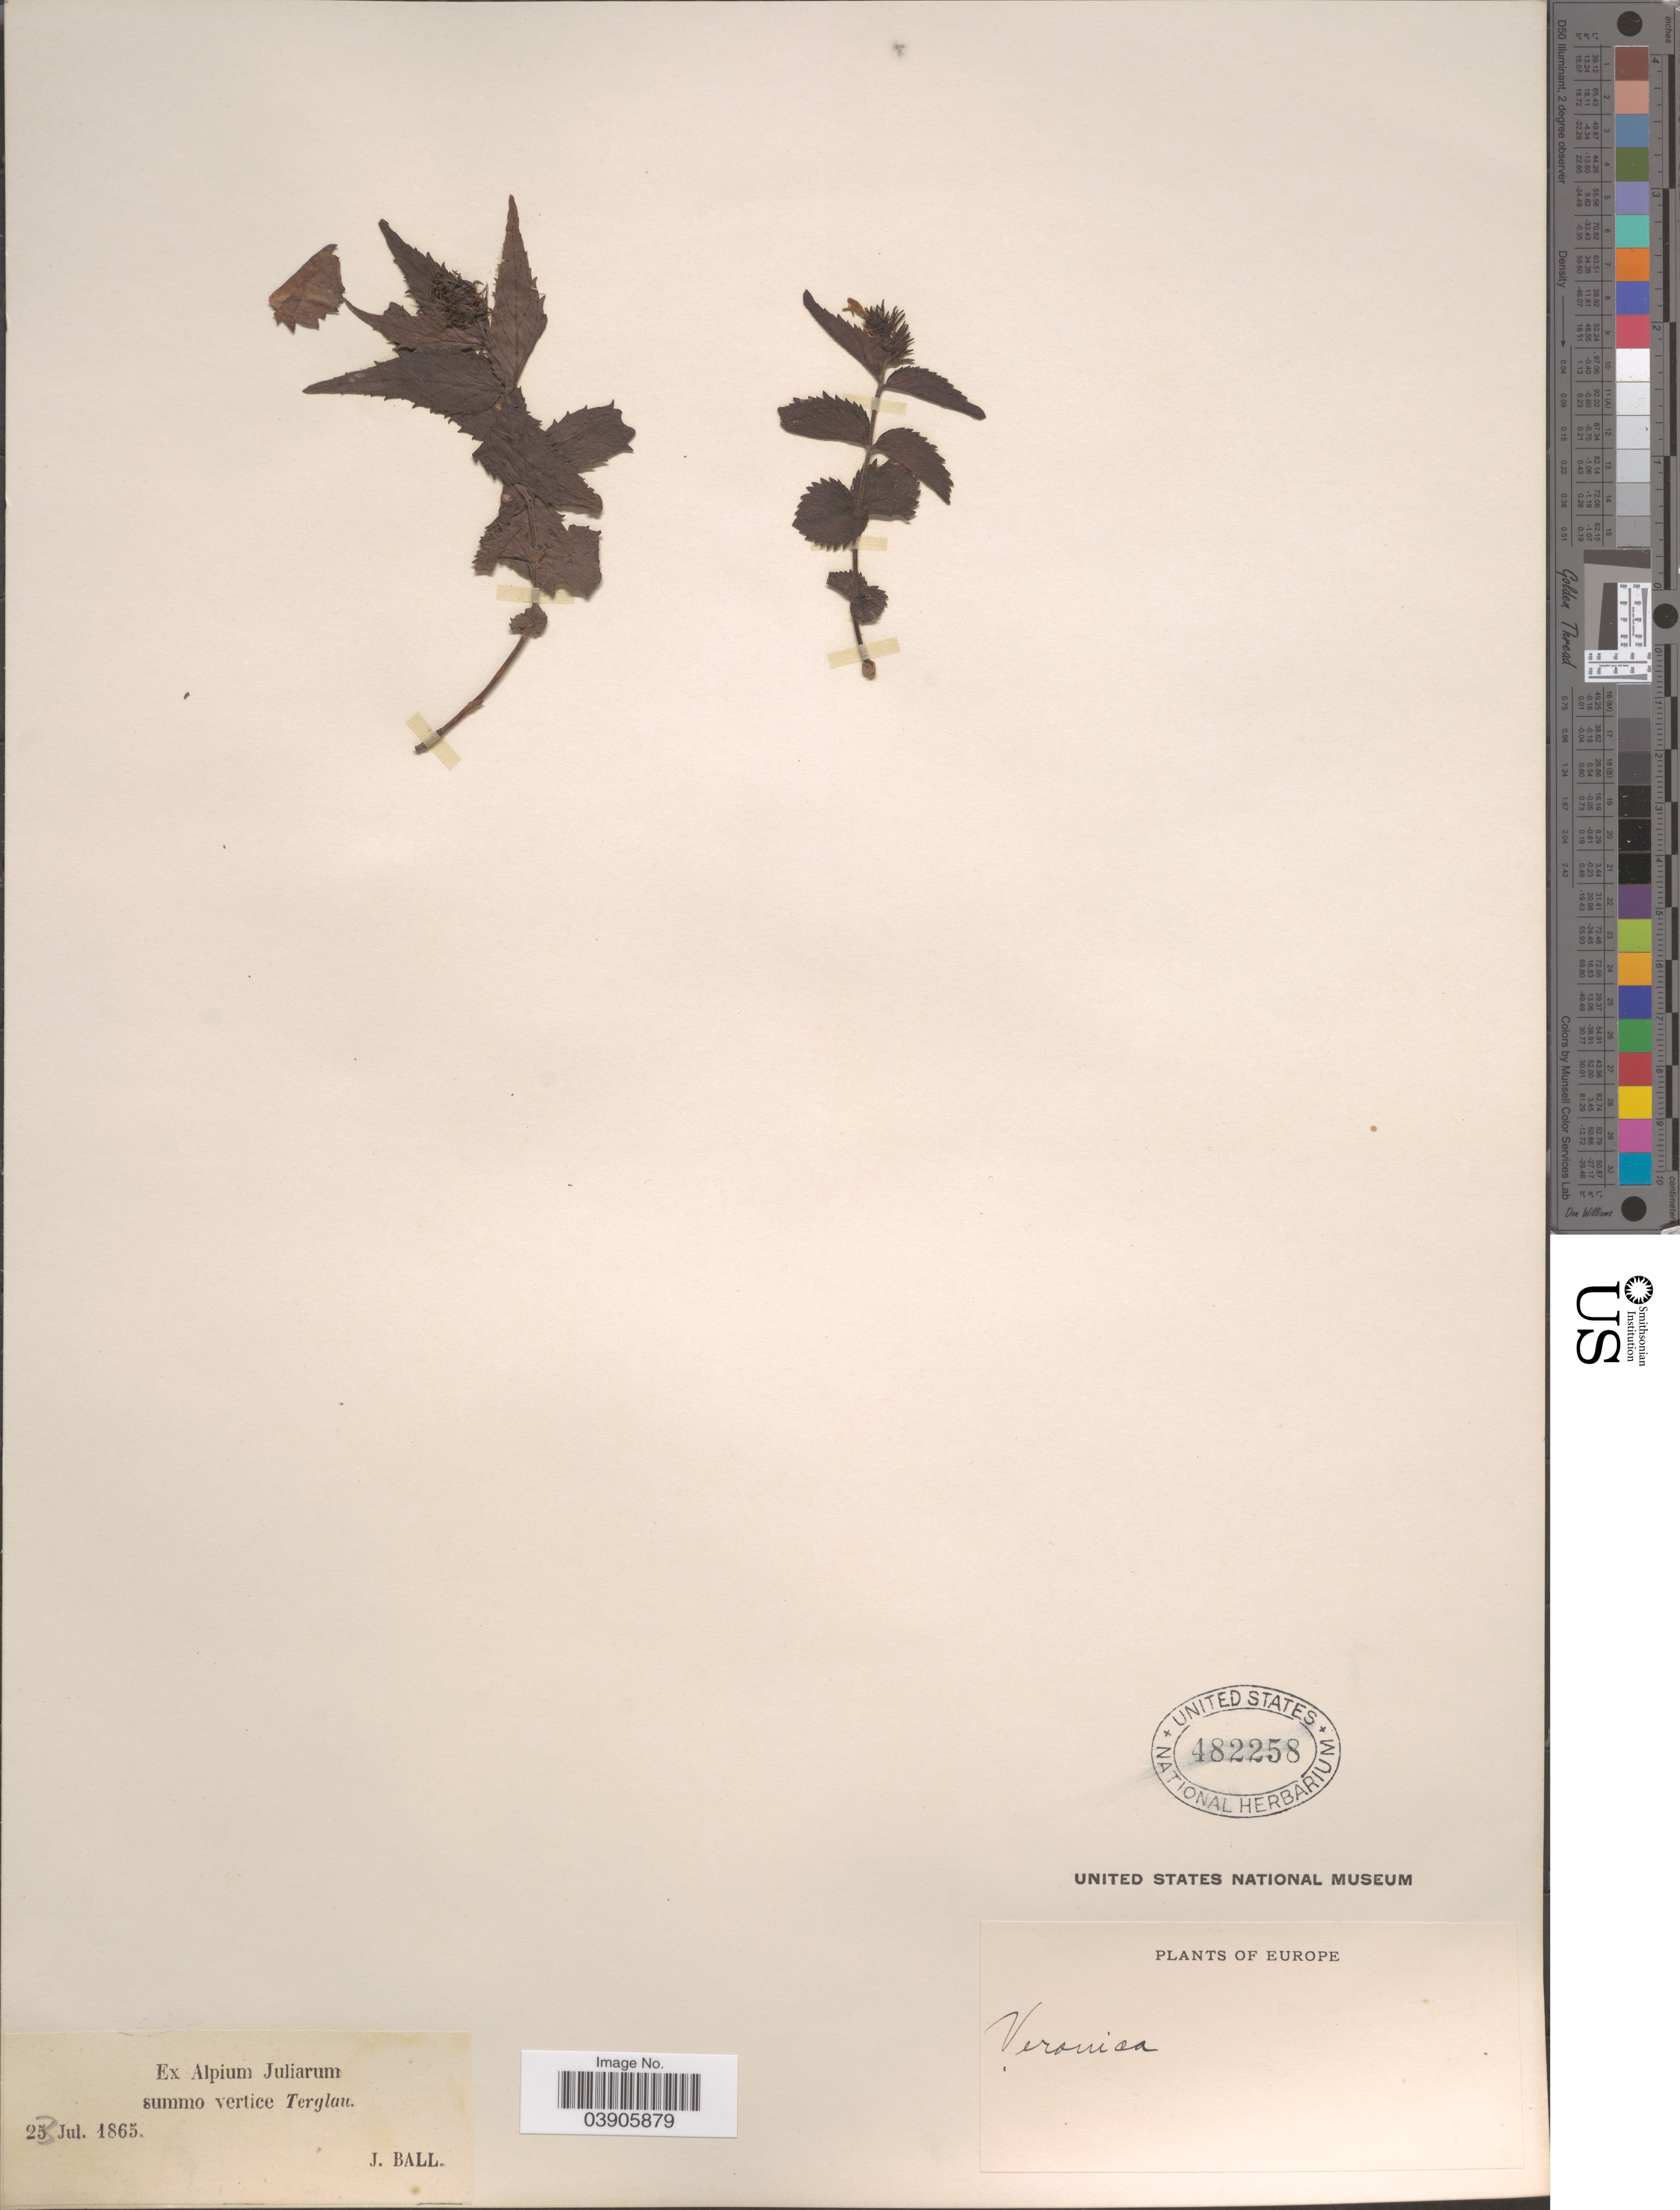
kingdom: Plantae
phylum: Tracheophyta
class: Magnoliopsida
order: Lamiales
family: Plantaginaceae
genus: Paederota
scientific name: Paederota sp.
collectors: J. Ball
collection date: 1865-07-23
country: Italy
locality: Ex Alpium Juliarum summo vertice Terglau. Europe.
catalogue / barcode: US 482258